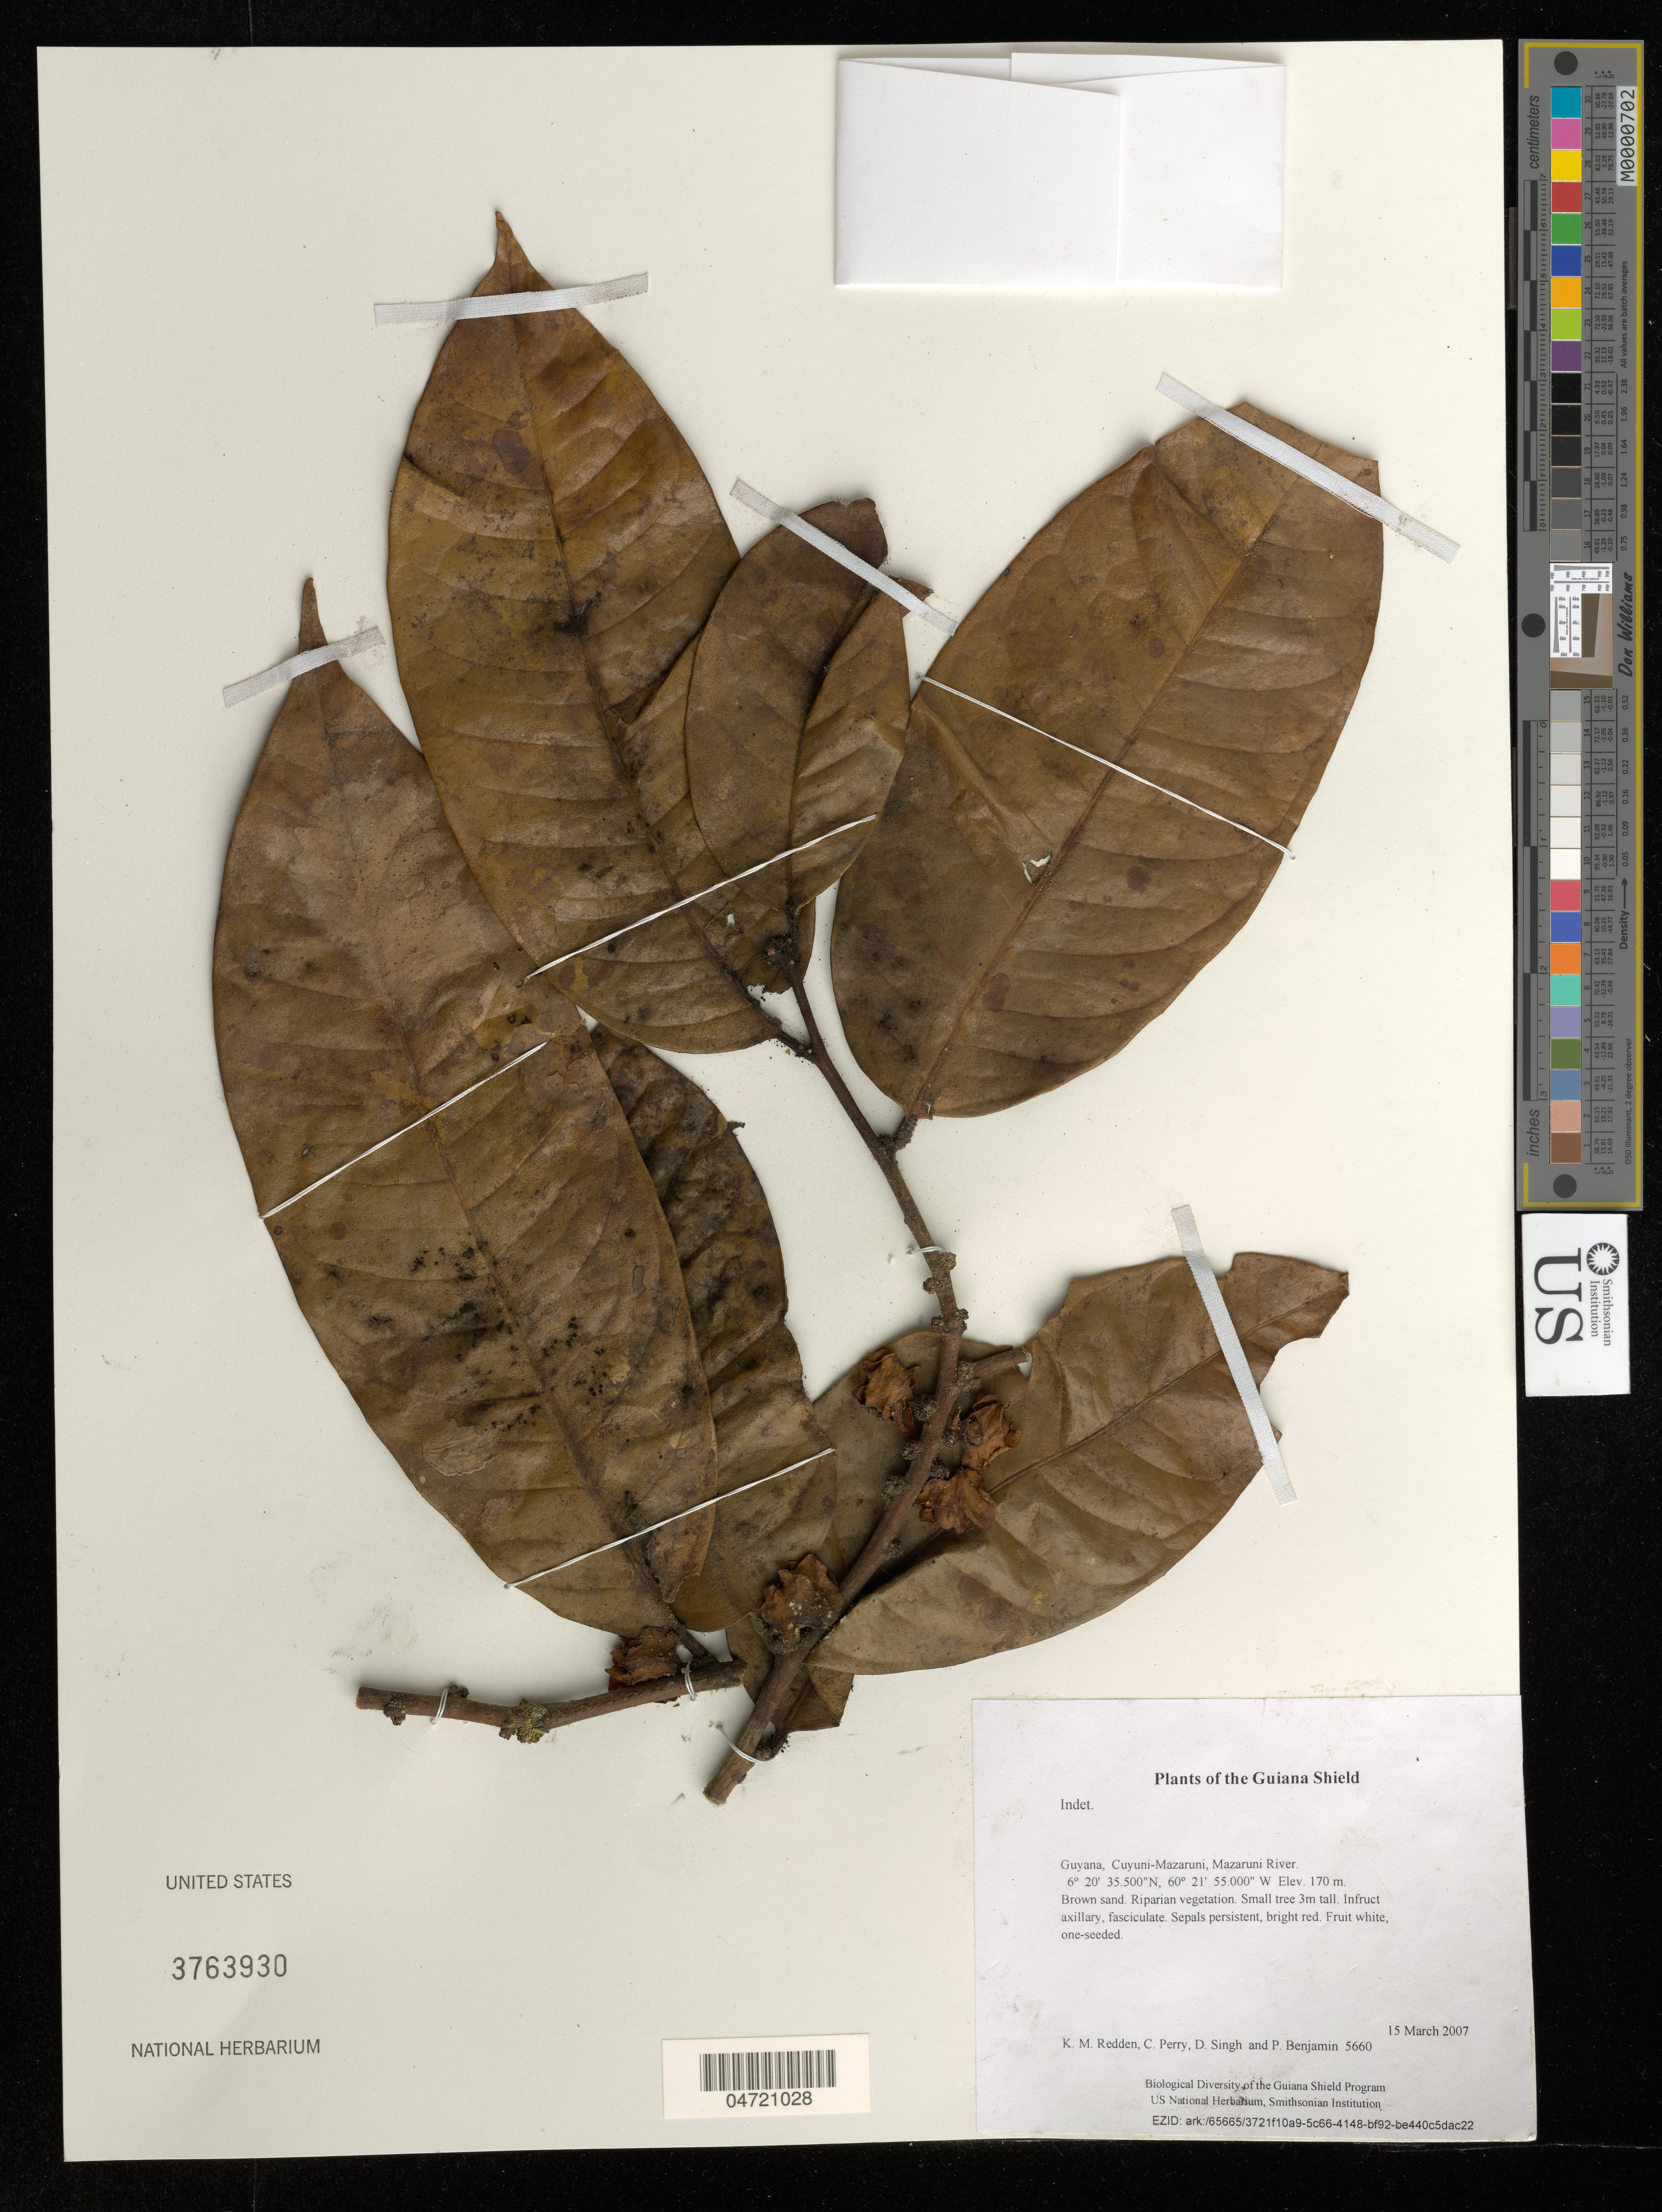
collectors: K. M. Redden, C. Perry, D. Singh & P. Benjamin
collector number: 5660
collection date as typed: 15 March 2007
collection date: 2007-03-15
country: Guyana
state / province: Cuyuni-Mazaruni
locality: Mazaruni River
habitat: Brown sand. Riparian vegetation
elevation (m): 170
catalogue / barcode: US 3763930